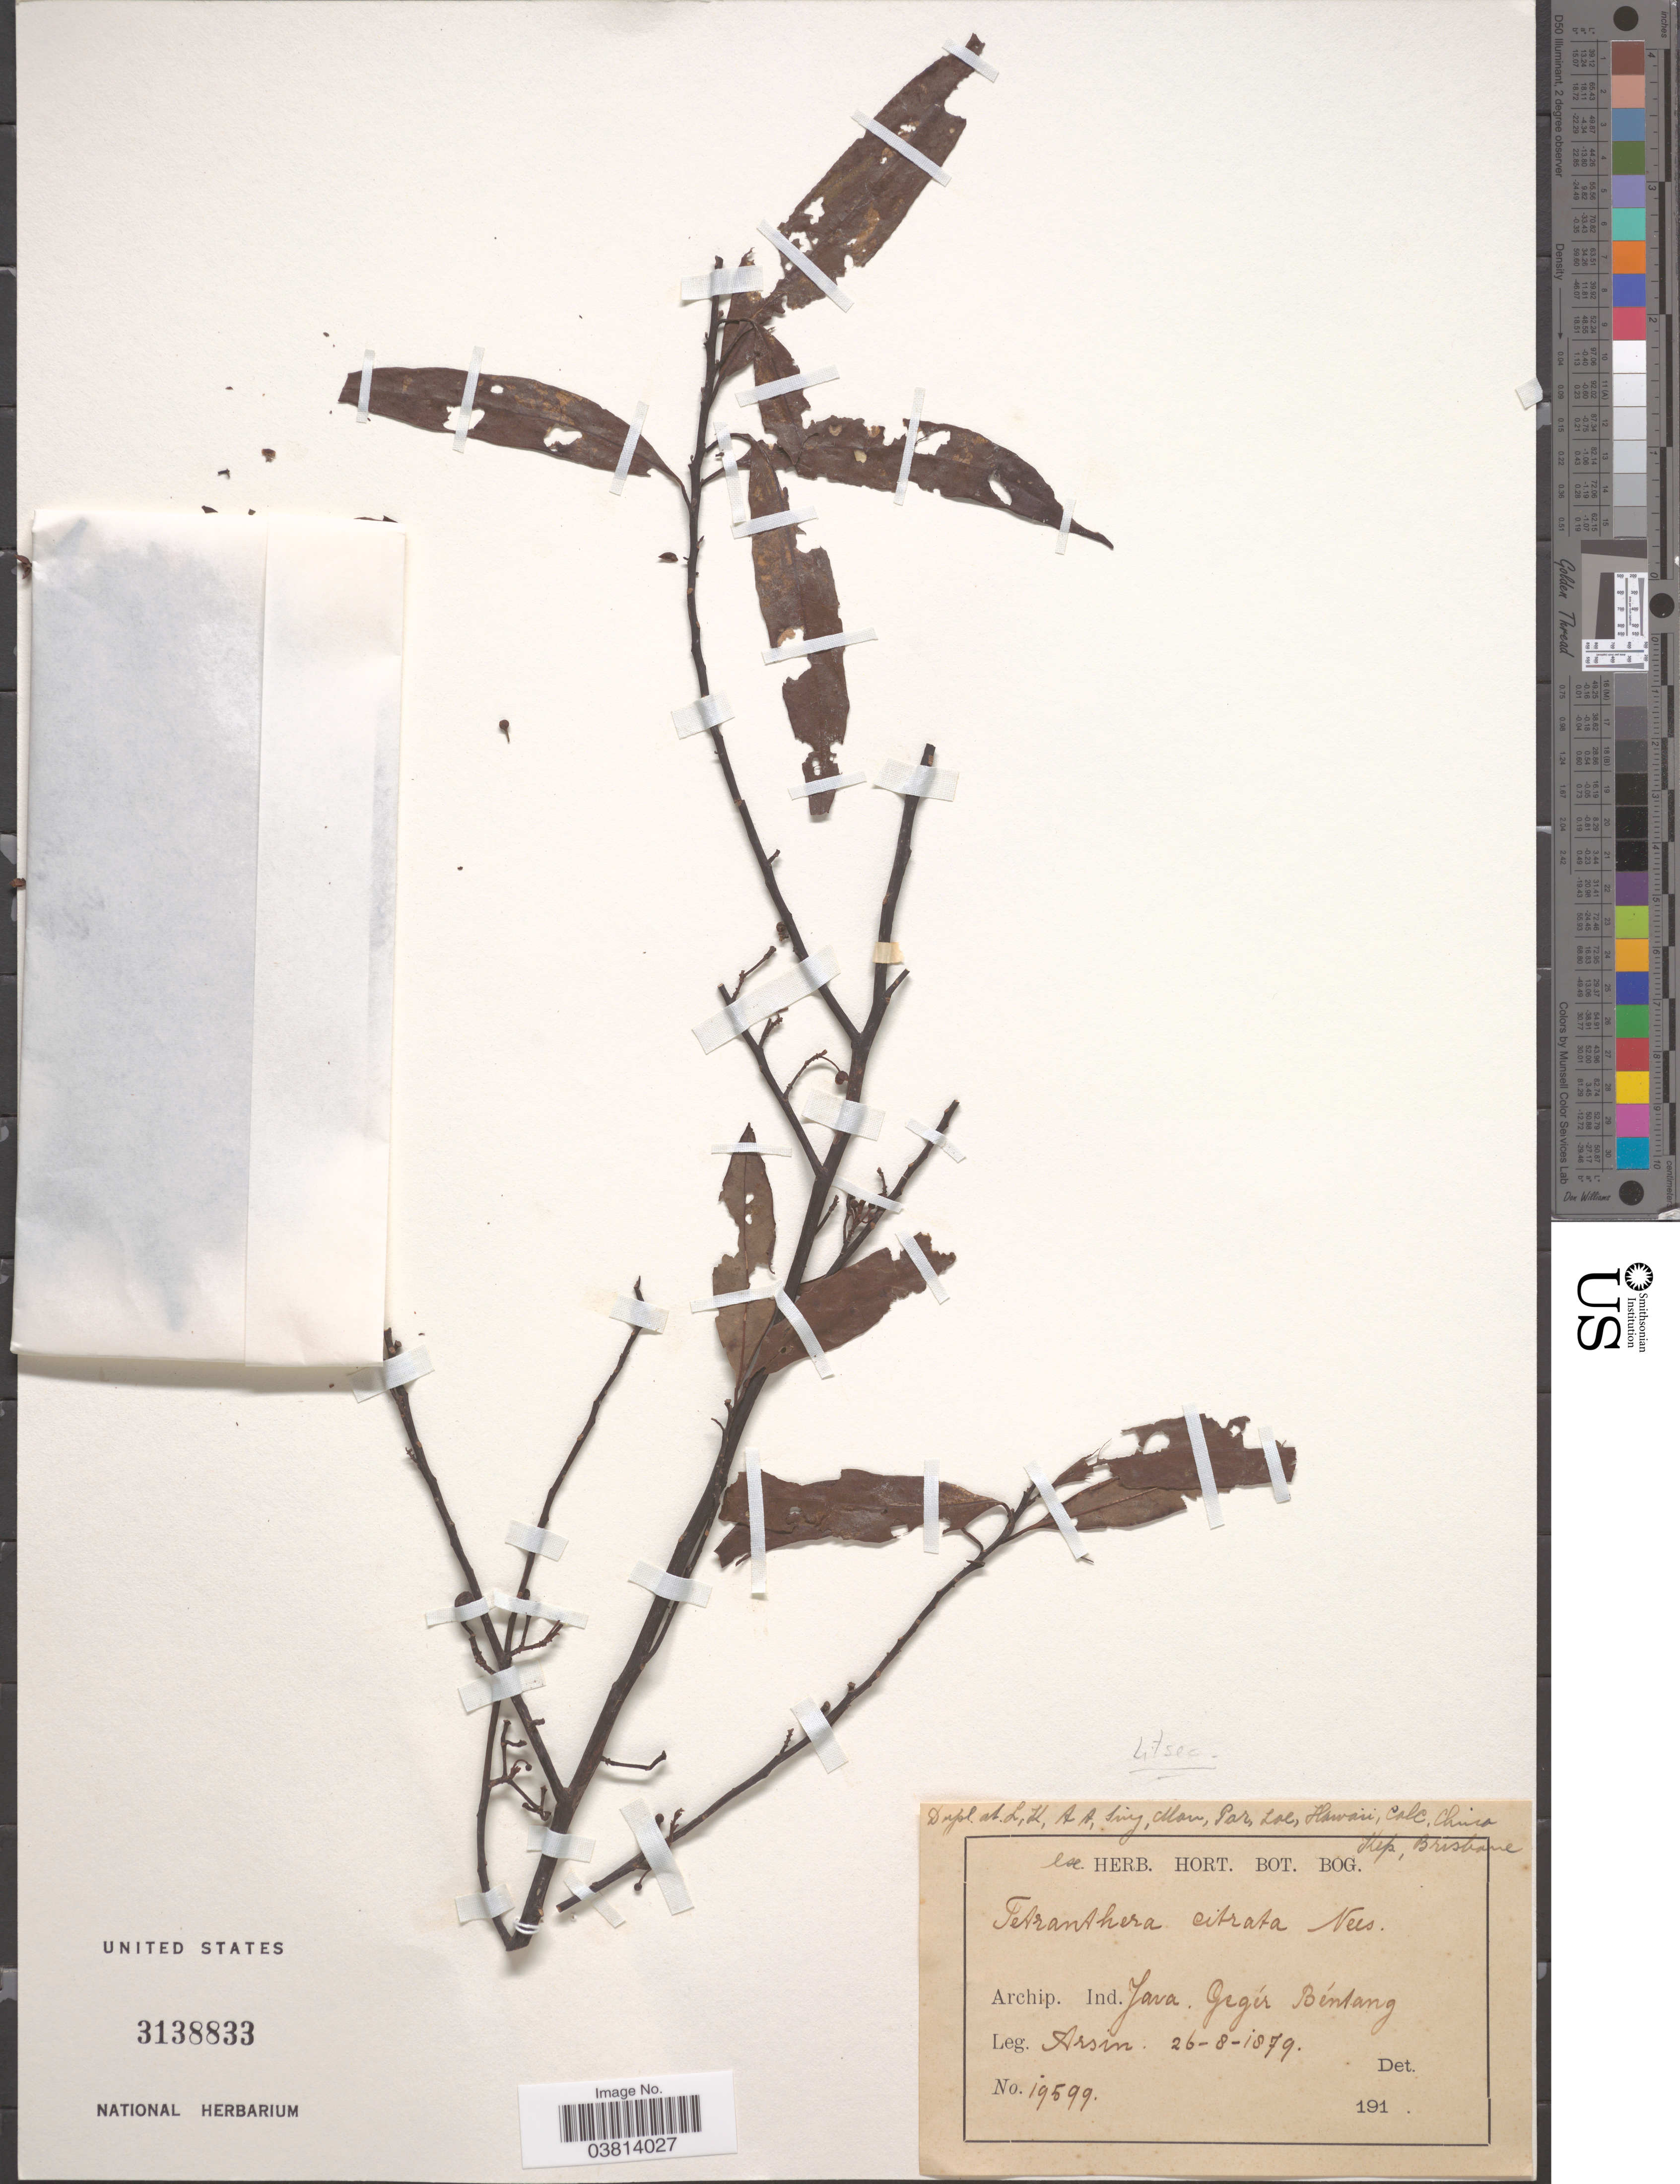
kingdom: Plantae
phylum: Tracheophyta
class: Magnoliopsida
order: Laurales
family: Lauraceae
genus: Litsea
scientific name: Litsea cubeba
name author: (Lour.) Pers.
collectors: Arsin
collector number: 19599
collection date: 1879-08-26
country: Indonesia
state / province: Java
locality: Archip. Ind. Java. Gegér Béntang.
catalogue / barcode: US 3138833